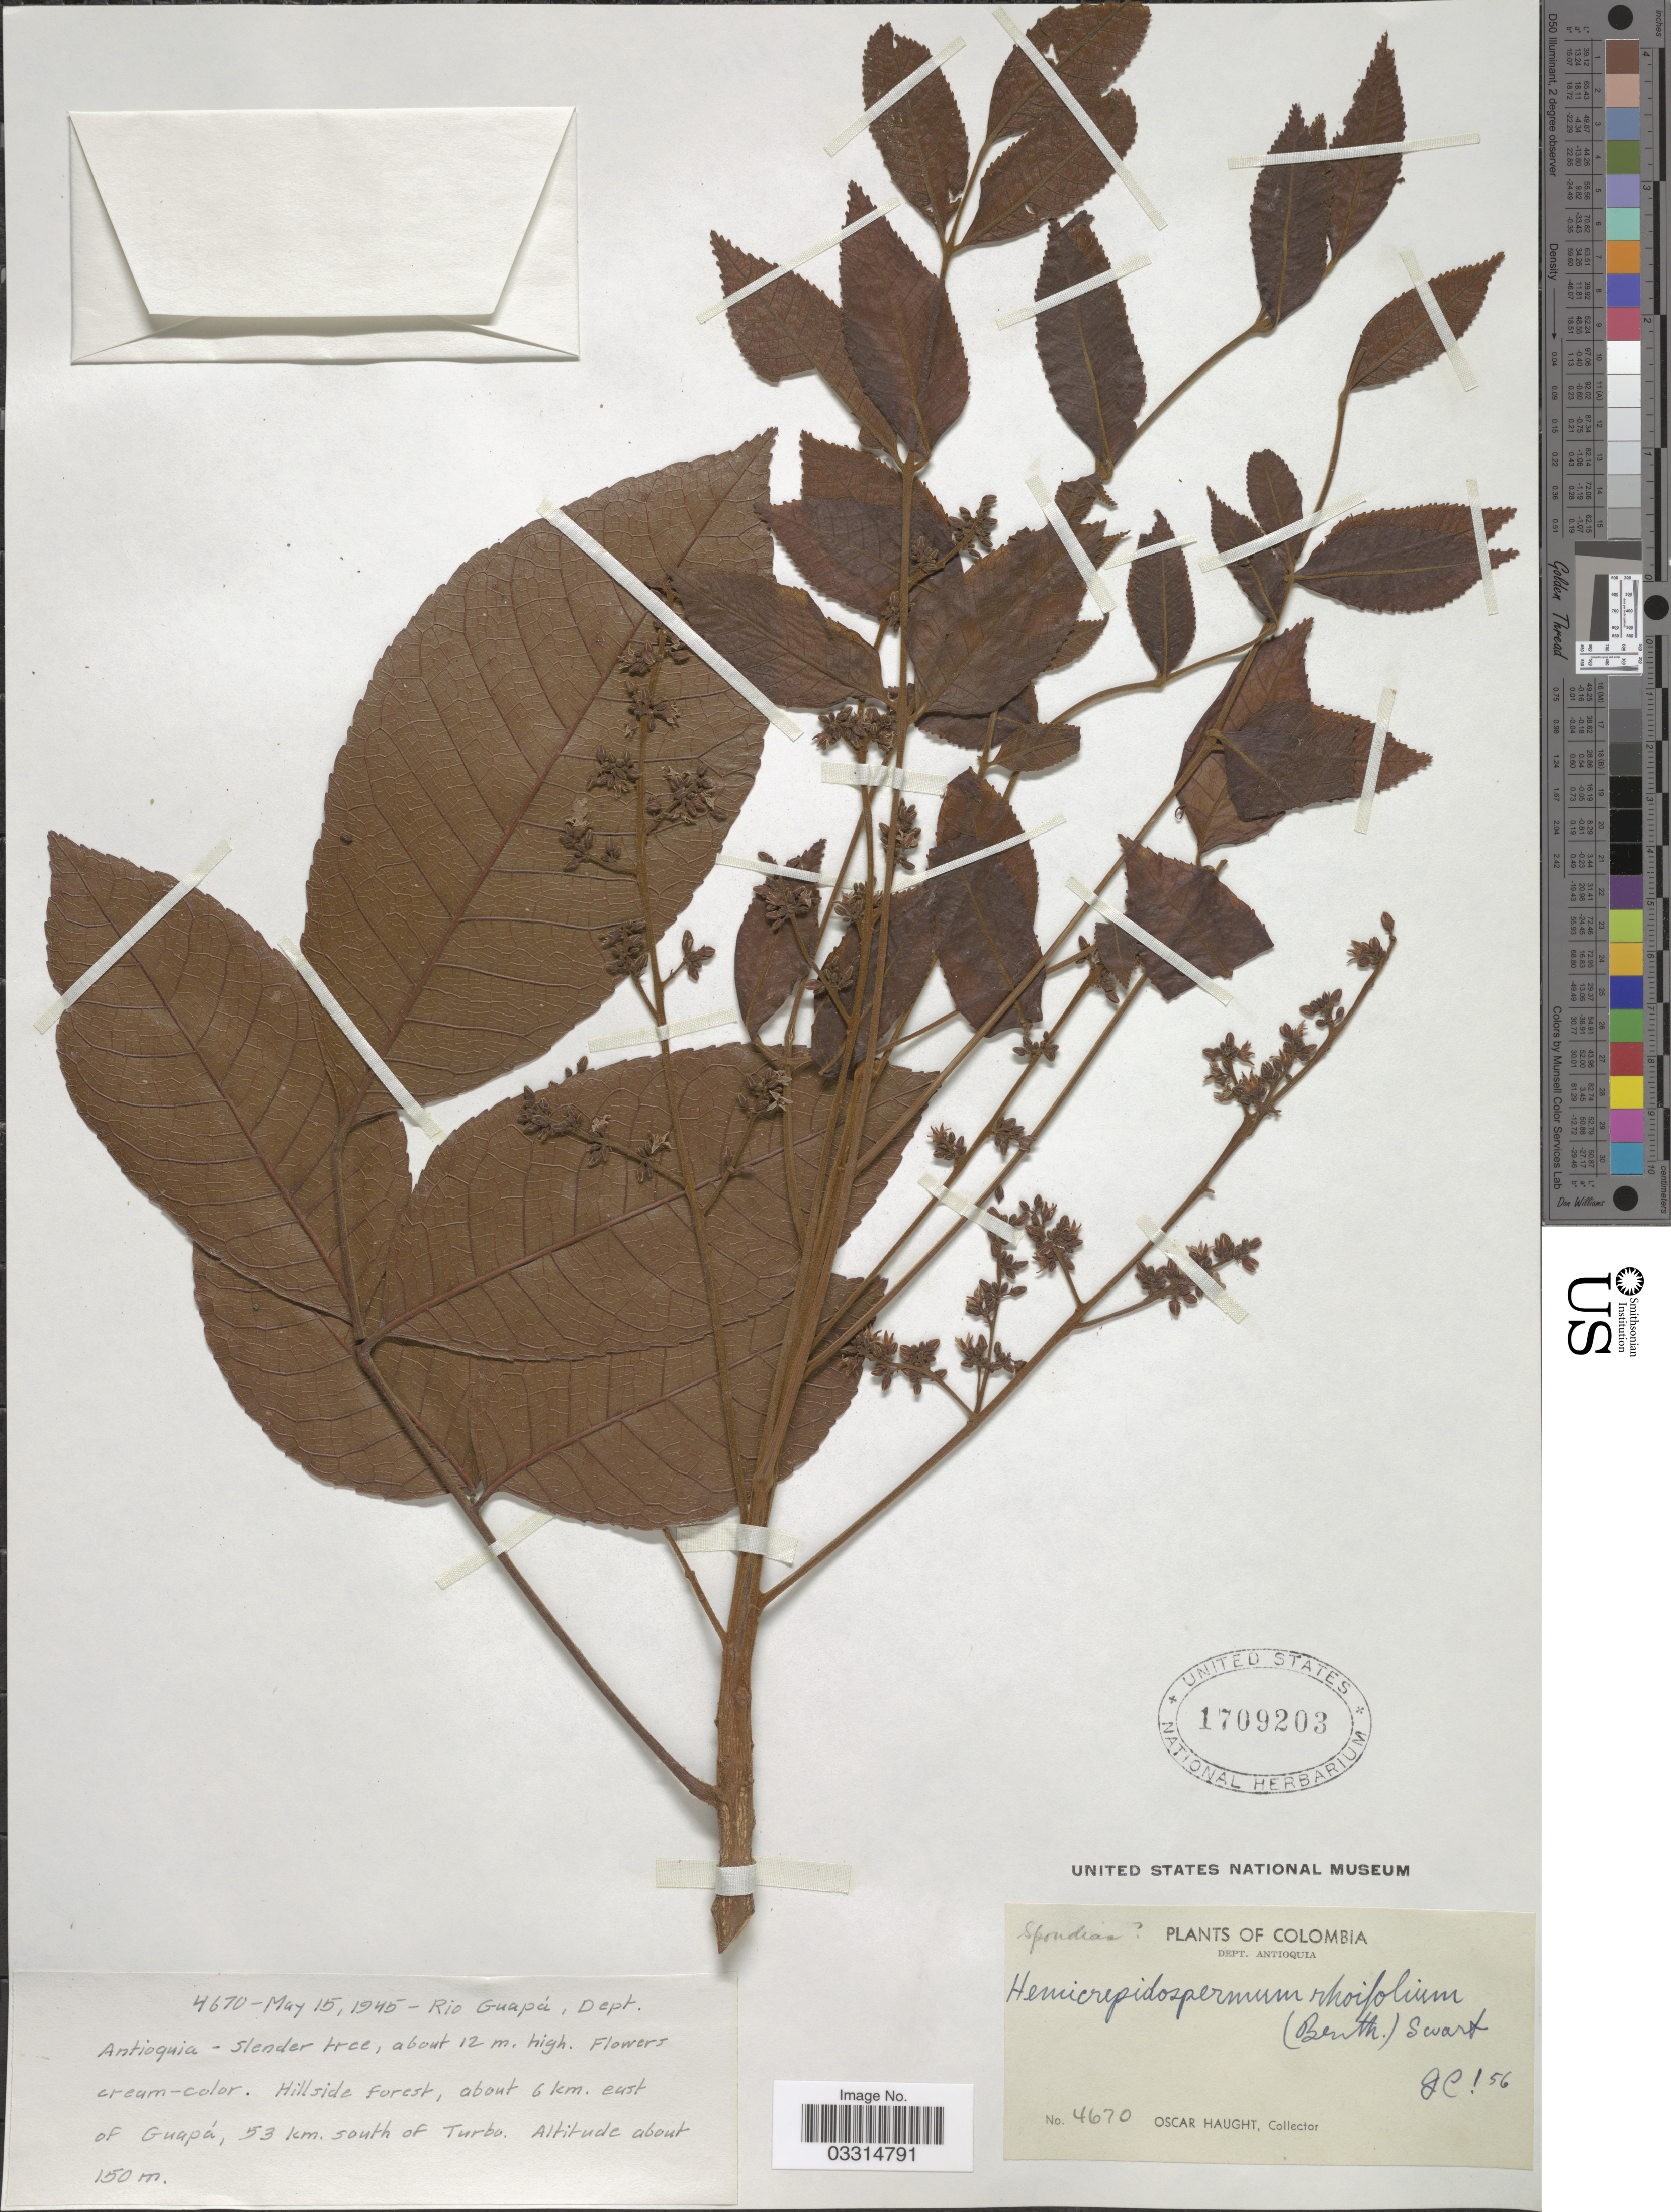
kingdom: Plantae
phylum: Tracheophyta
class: Magnoliopsida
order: Sapindales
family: Burseraceae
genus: Protium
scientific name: Protium rhoifolium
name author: (Benth.) Byng & Christenh.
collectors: O. L. Haught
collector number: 4670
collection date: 1945-05-15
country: Colombia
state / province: Antioquia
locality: Rio Guapá, Dept. Antioquia. Hillside forest, about 6 km. east of Guapá, 53 km. south of Turbo.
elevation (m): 150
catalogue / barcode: US 1709203